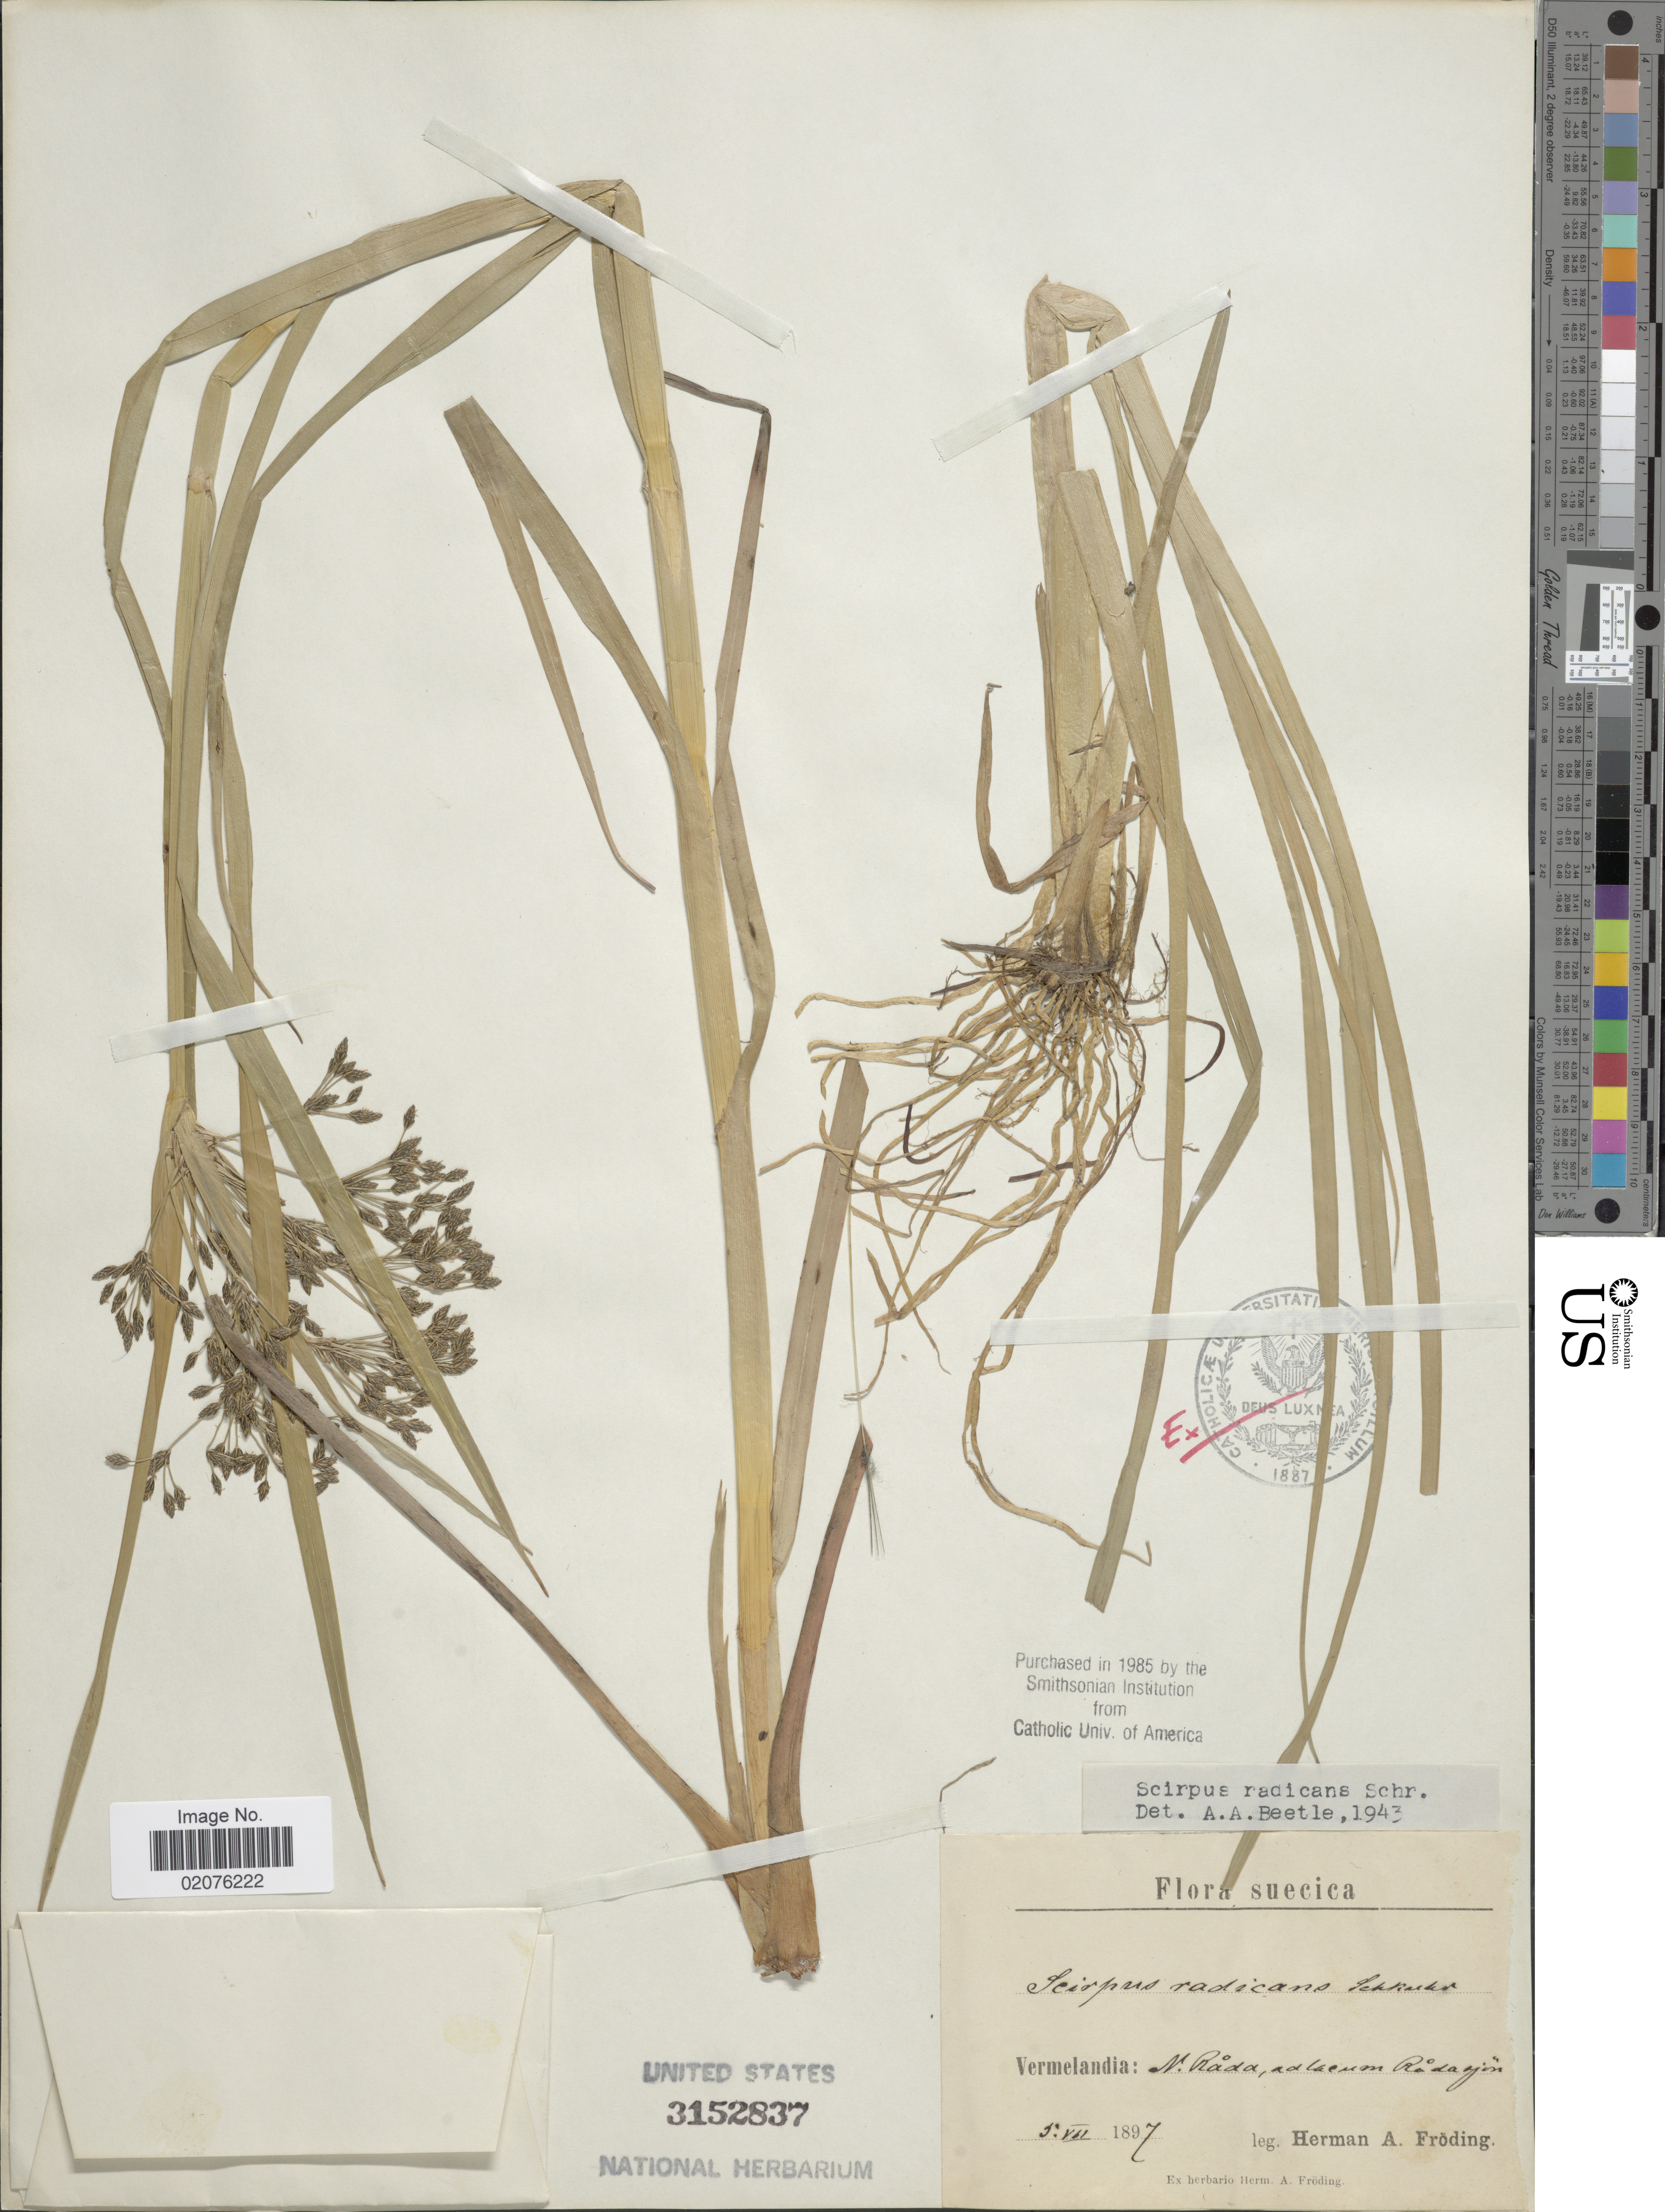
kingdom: Plantae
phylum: Tracheophyta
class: Liliopsida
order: Poales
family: Cyperaceae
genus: Scirpus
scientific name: Scirpus radicans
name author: Schkuhr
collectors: H. Froding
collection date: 1897-07-05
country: Sweden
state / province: Varmland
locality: N. Rada ad lacum Radasjon.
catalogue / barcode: US 3152837